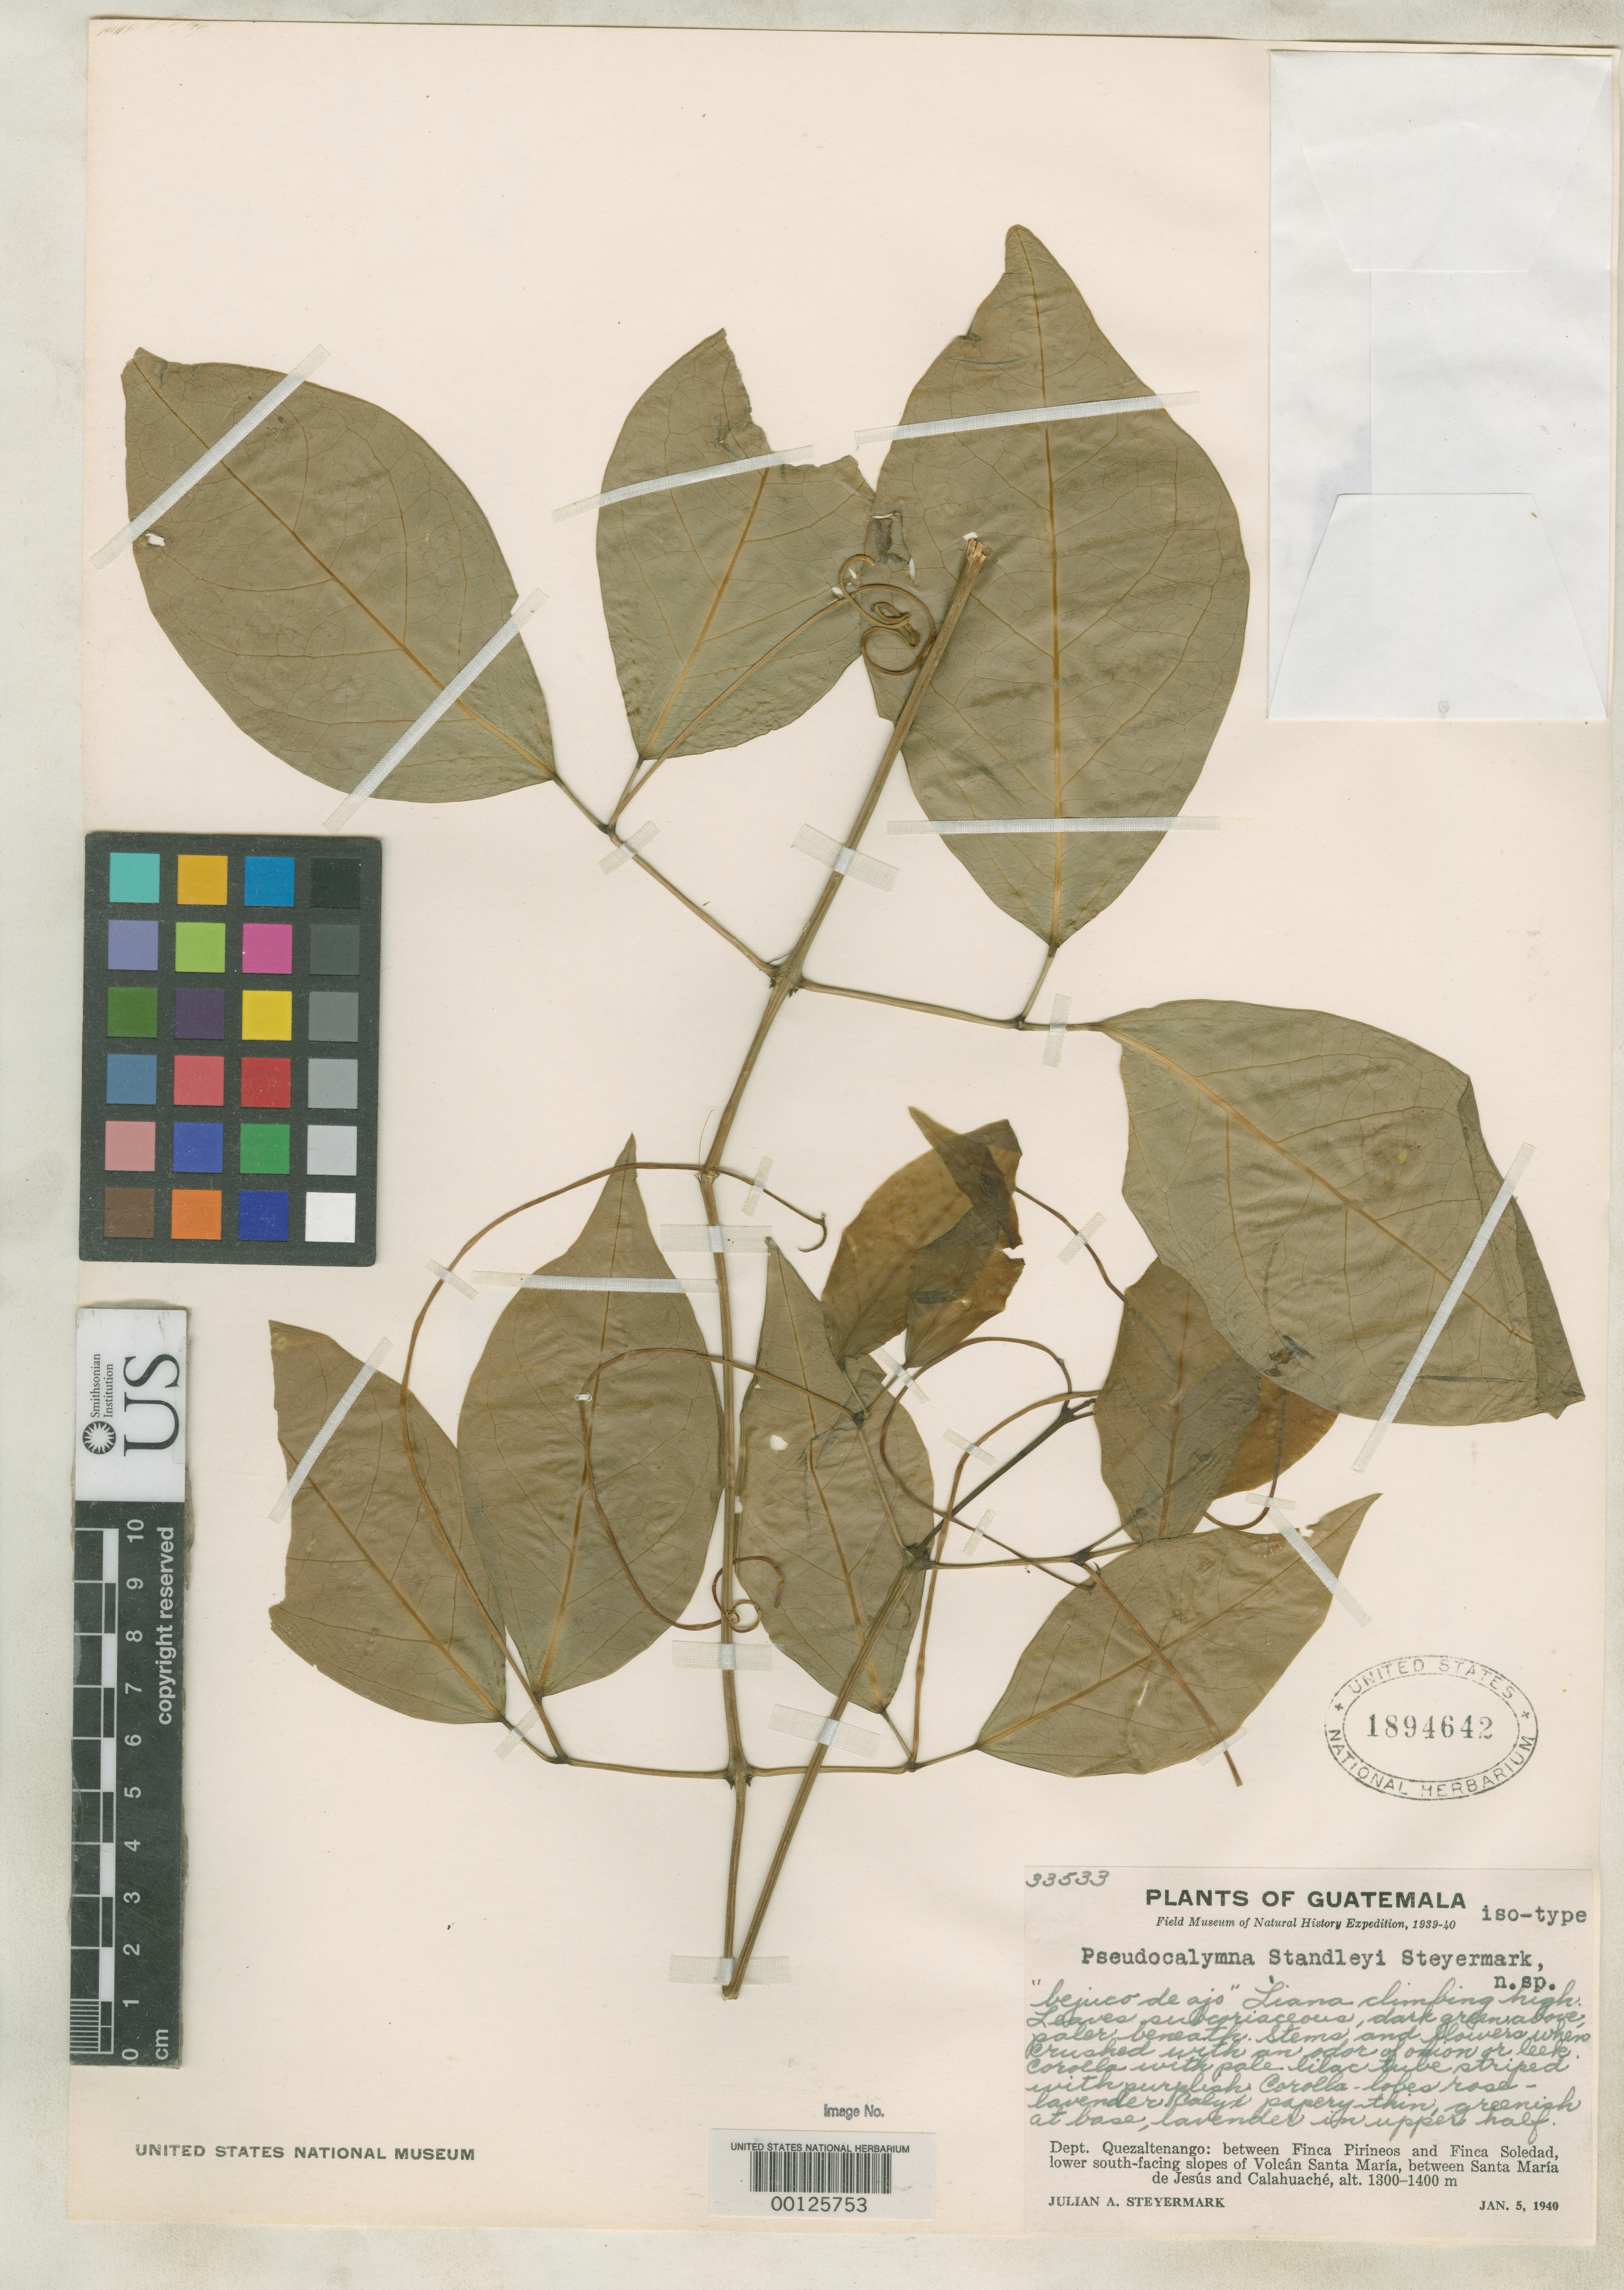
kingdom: Plantae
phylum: Tracheophyta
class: Magnoliopsida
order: Lamiales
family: Bignoniaceae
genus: Pseudocalymma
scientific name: Pseudocalymma standleyi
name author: Steyerm.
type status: Isotype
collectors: J. Steyermark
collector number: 33533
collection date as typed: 05 Jan 1940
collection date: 1940-01-05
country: Guatemala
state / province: Quetzaltenango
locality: Between Finca Pirineos & Finca Soledad, S slopes of Volcan de Santa Maria.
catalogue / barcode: US 1894642